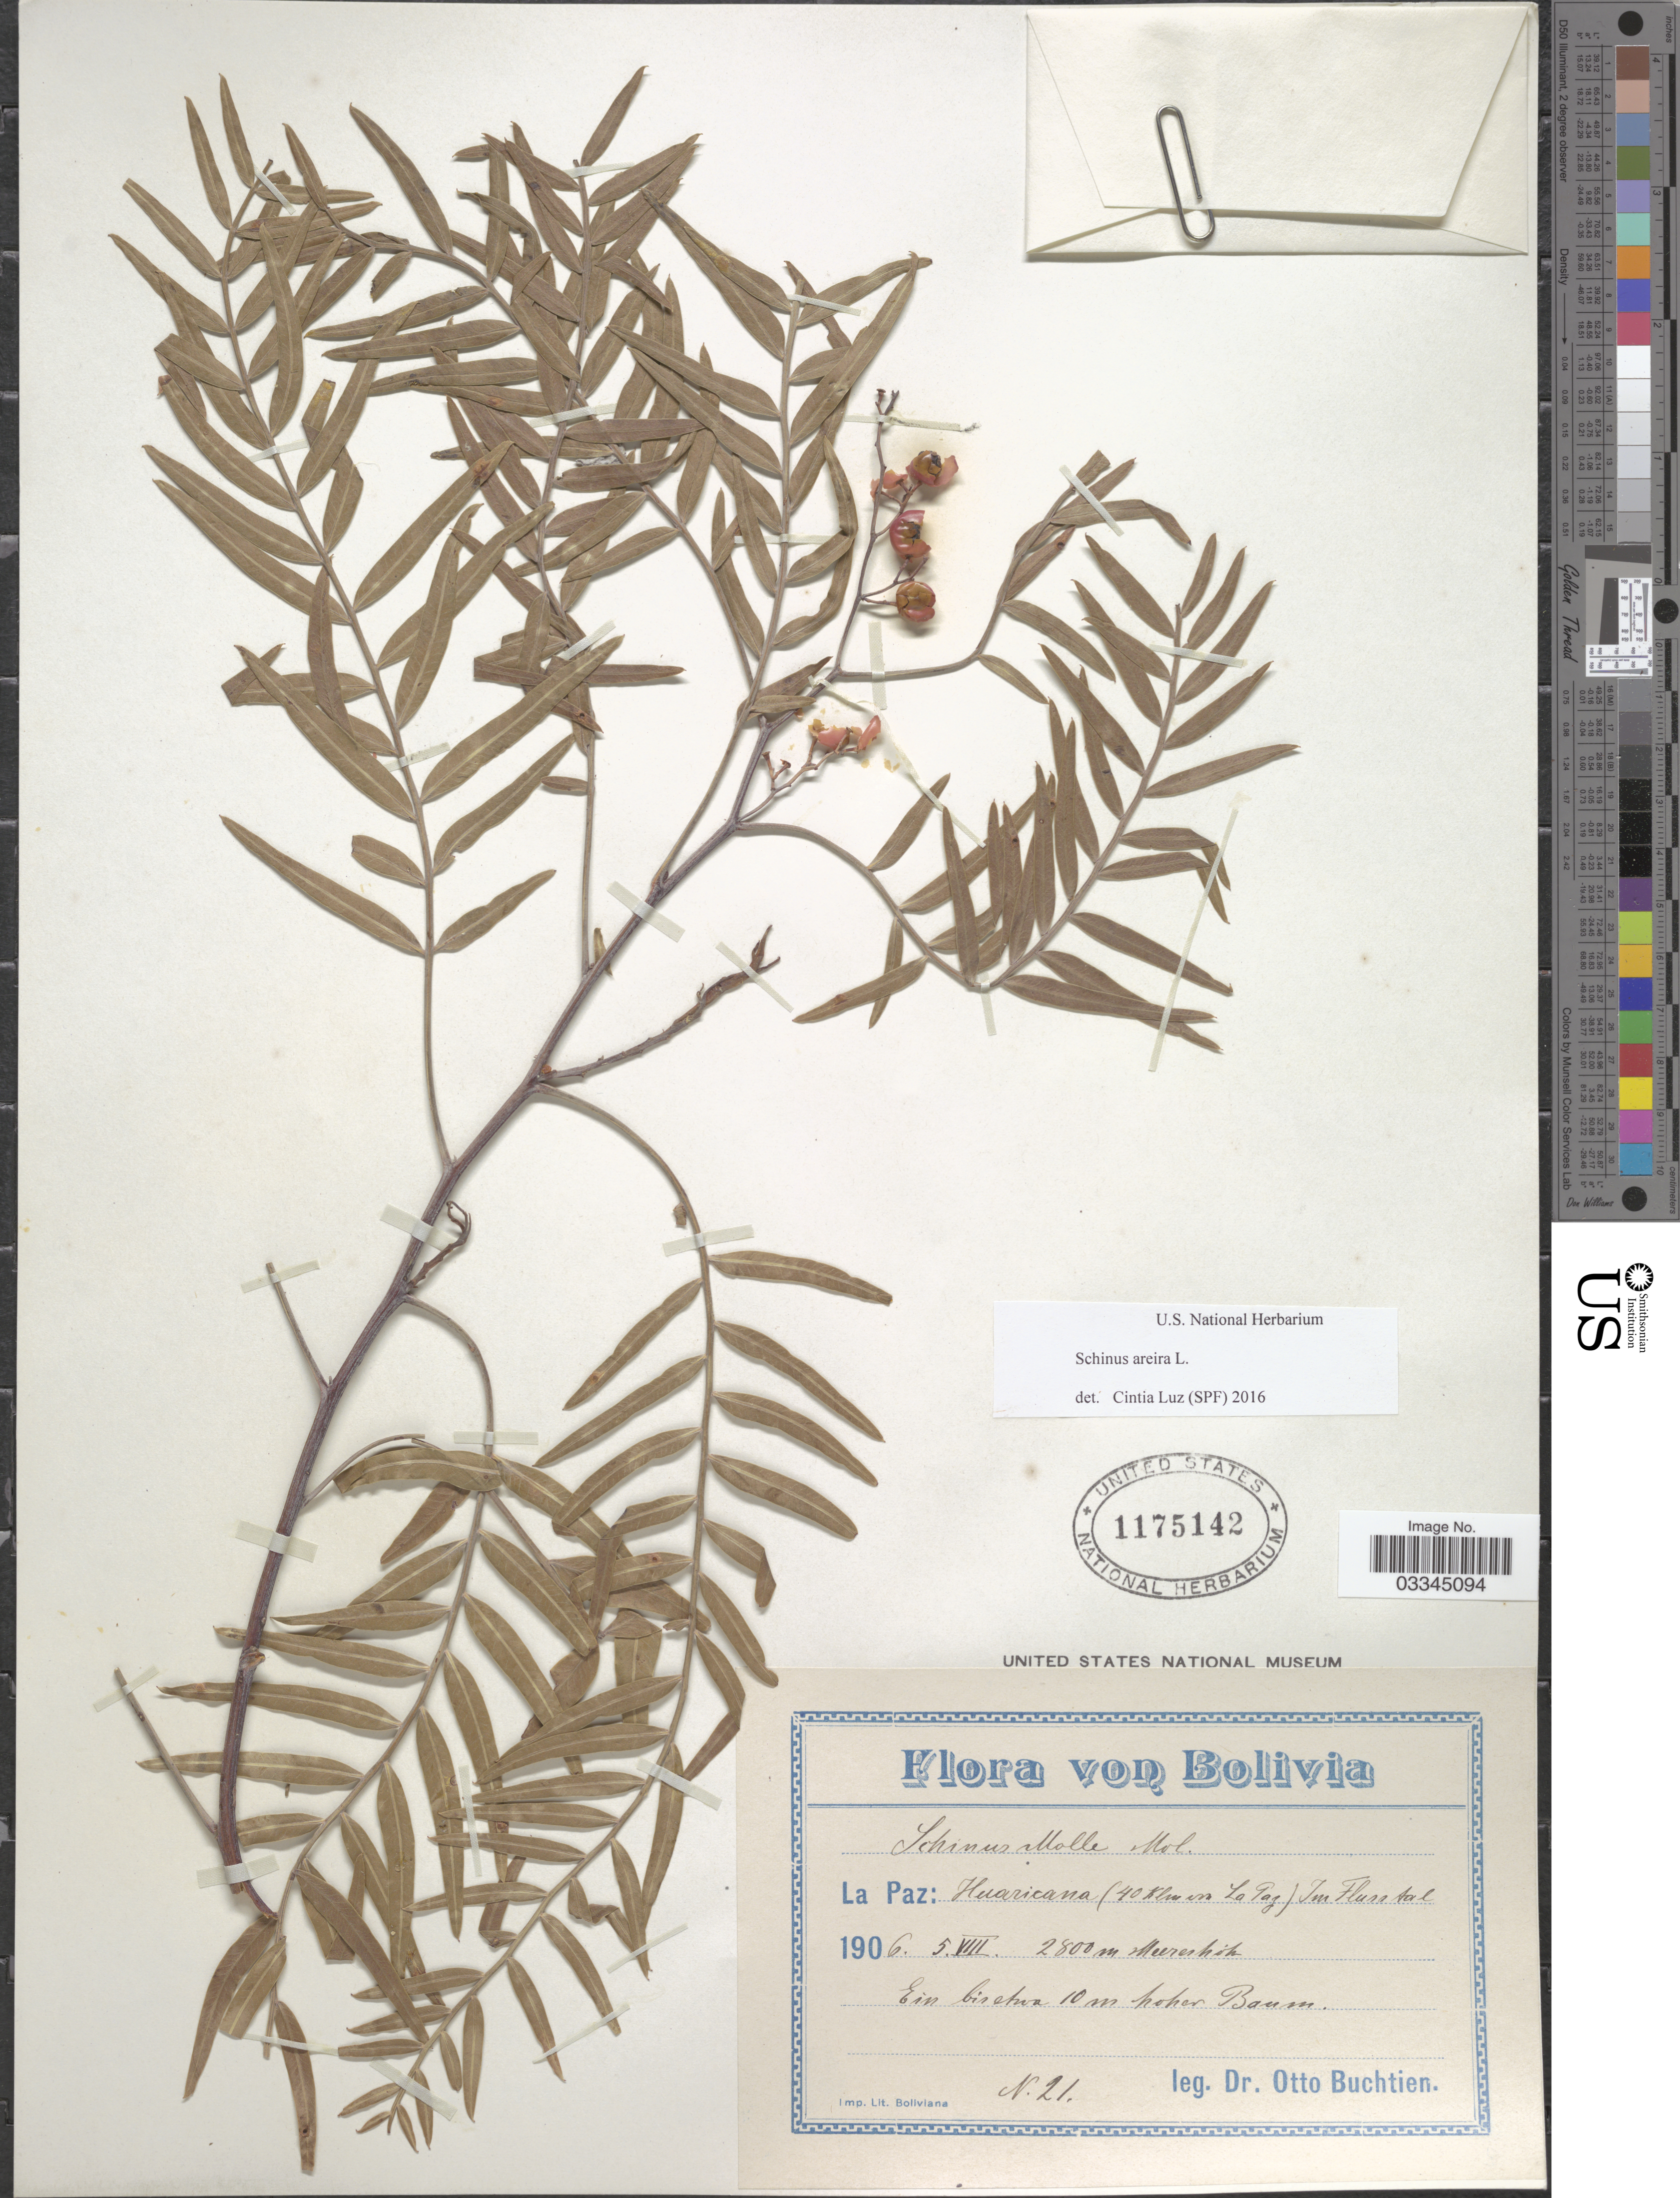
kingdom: Plantae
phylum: Tracheophyta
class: Magnoliopsida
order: Sapindales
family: Anacardiaceae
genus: Schinus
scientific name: Schinus areira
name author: L.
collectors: O. Buchtien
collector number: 21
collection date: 1906-08-05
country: Bolivia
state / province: La Paz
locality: Huaricana (40 Klm en La Paz).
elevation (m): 2800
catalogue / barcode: US 1175142